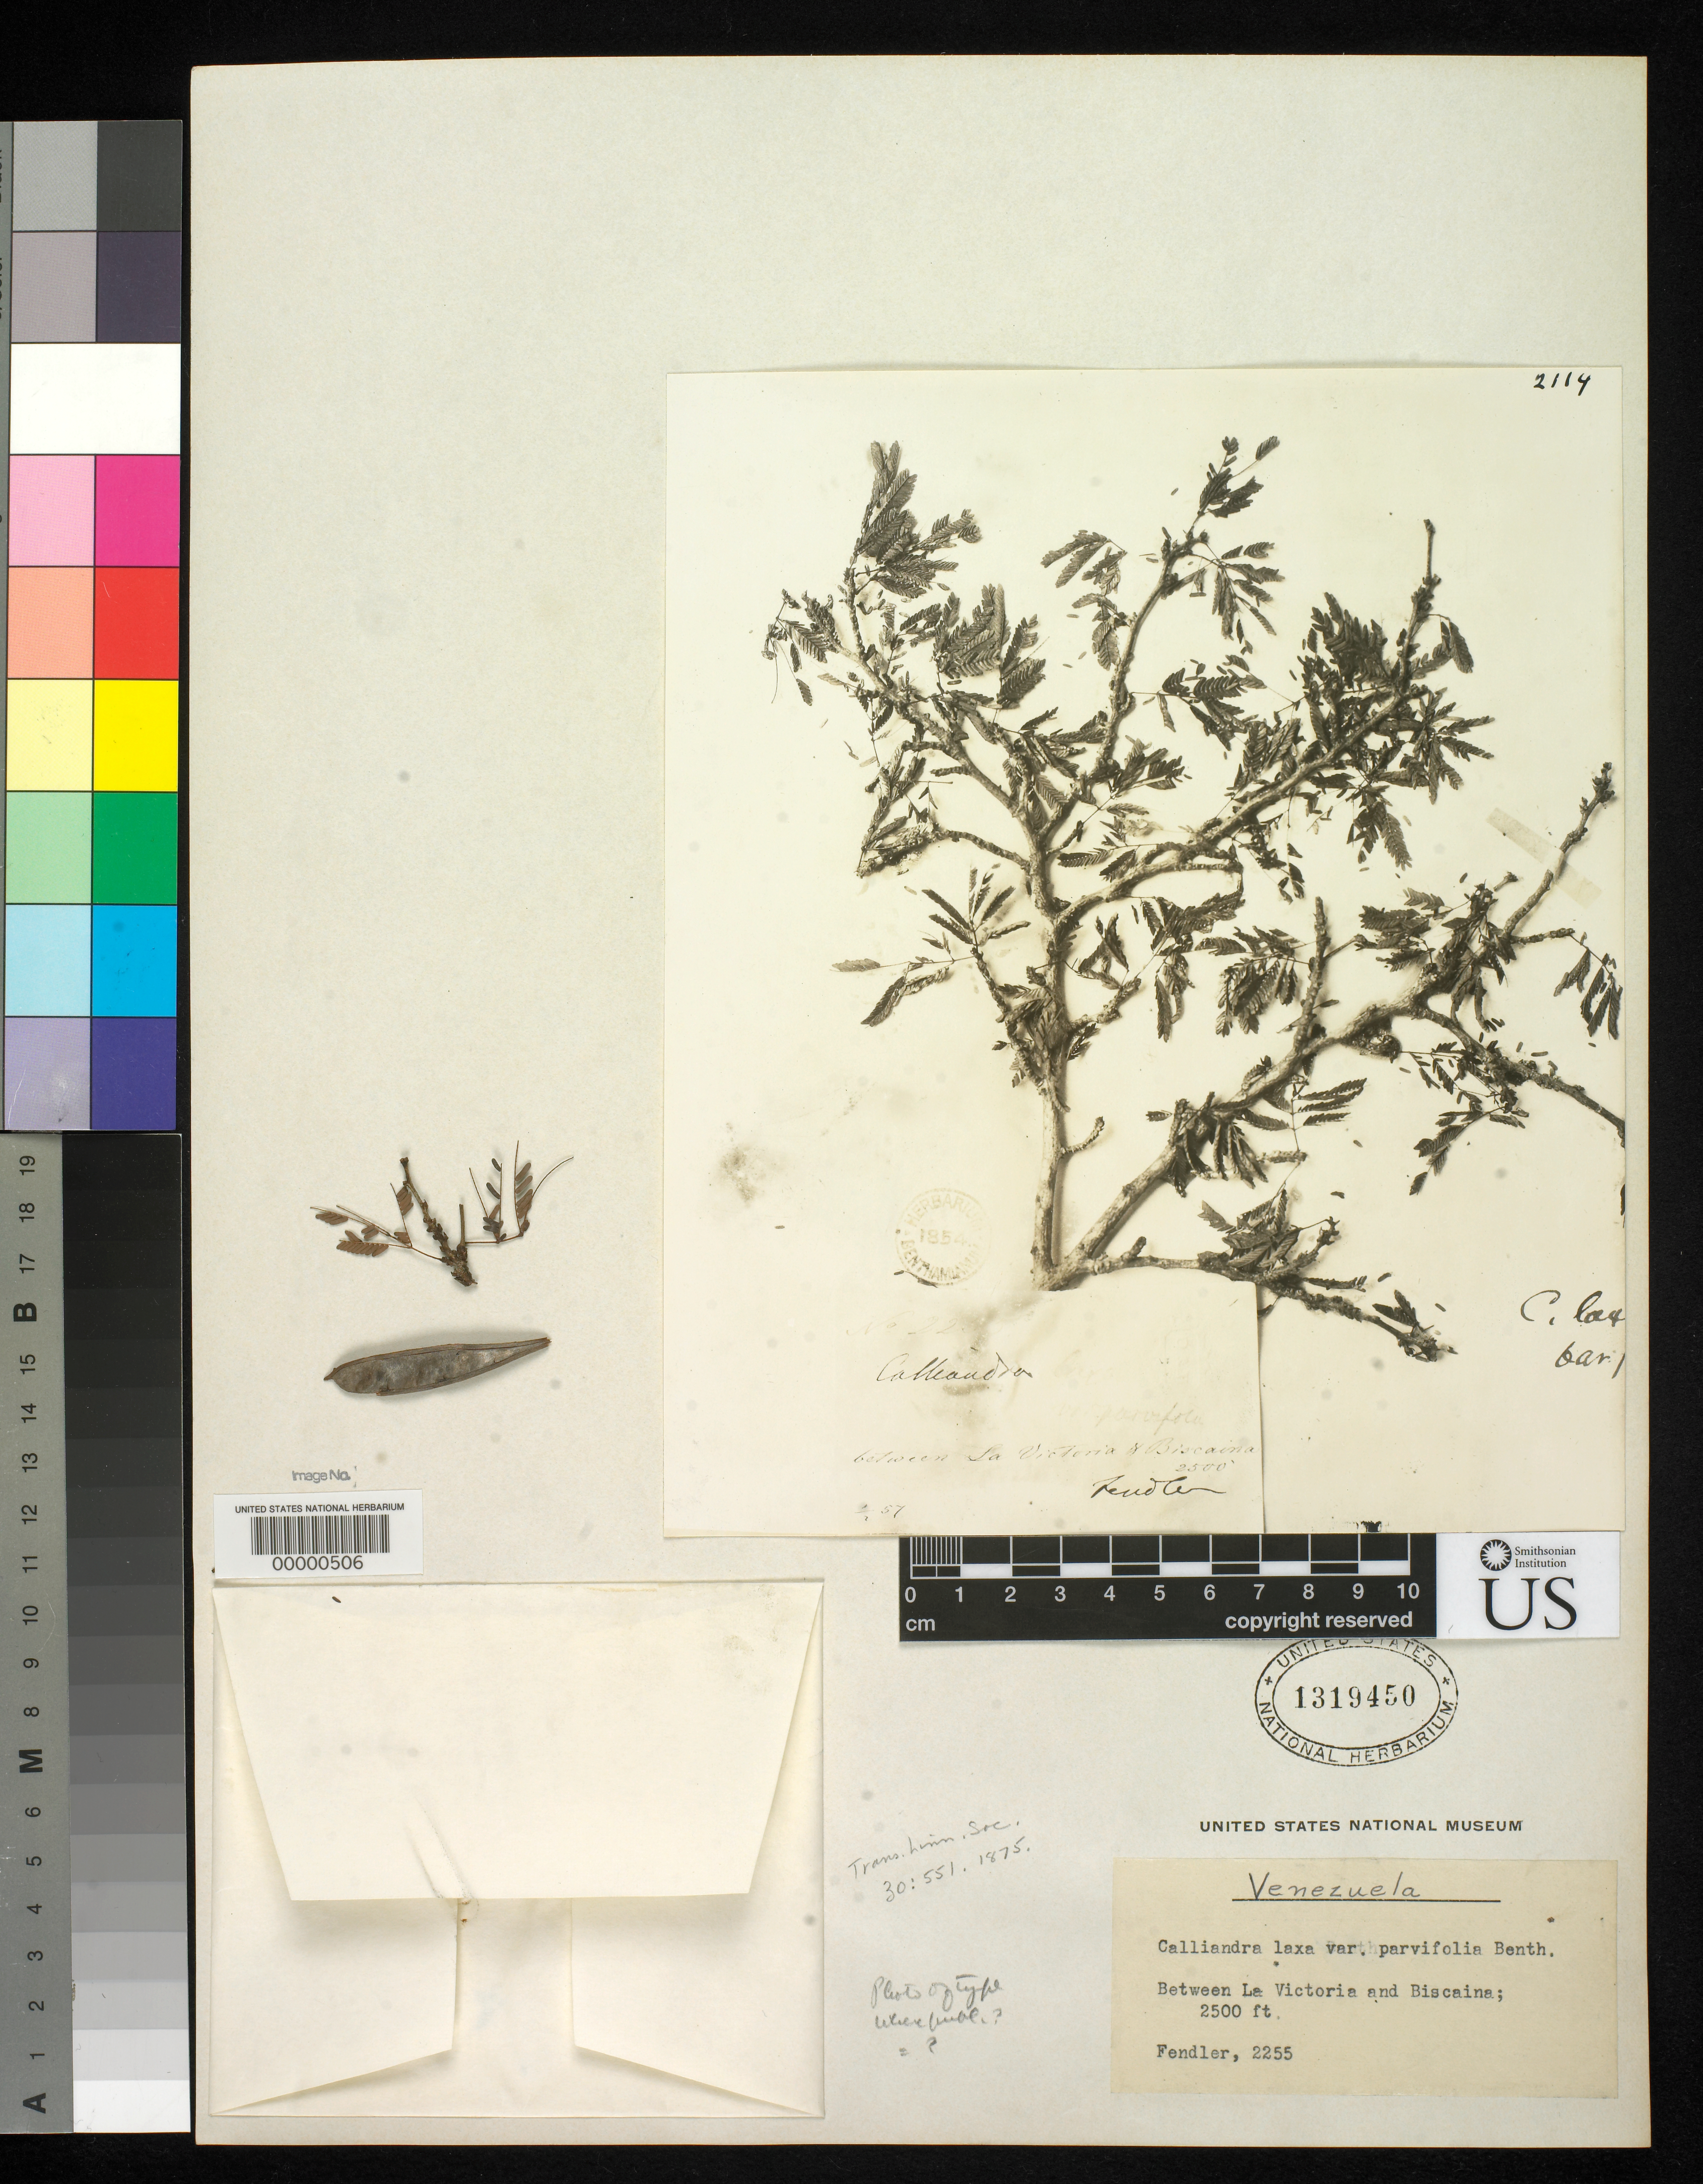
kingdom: Plantae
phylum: Tracheophyta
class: Magnoliopsida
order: Fabales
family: Fabaceae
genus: Calliandra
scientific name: Calliandra laxa var. parvifolia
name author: Benth.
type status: Type Fragment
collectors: A. Fendler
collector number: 2255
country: Venezuela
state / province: Mérida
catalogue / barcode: US 1319450